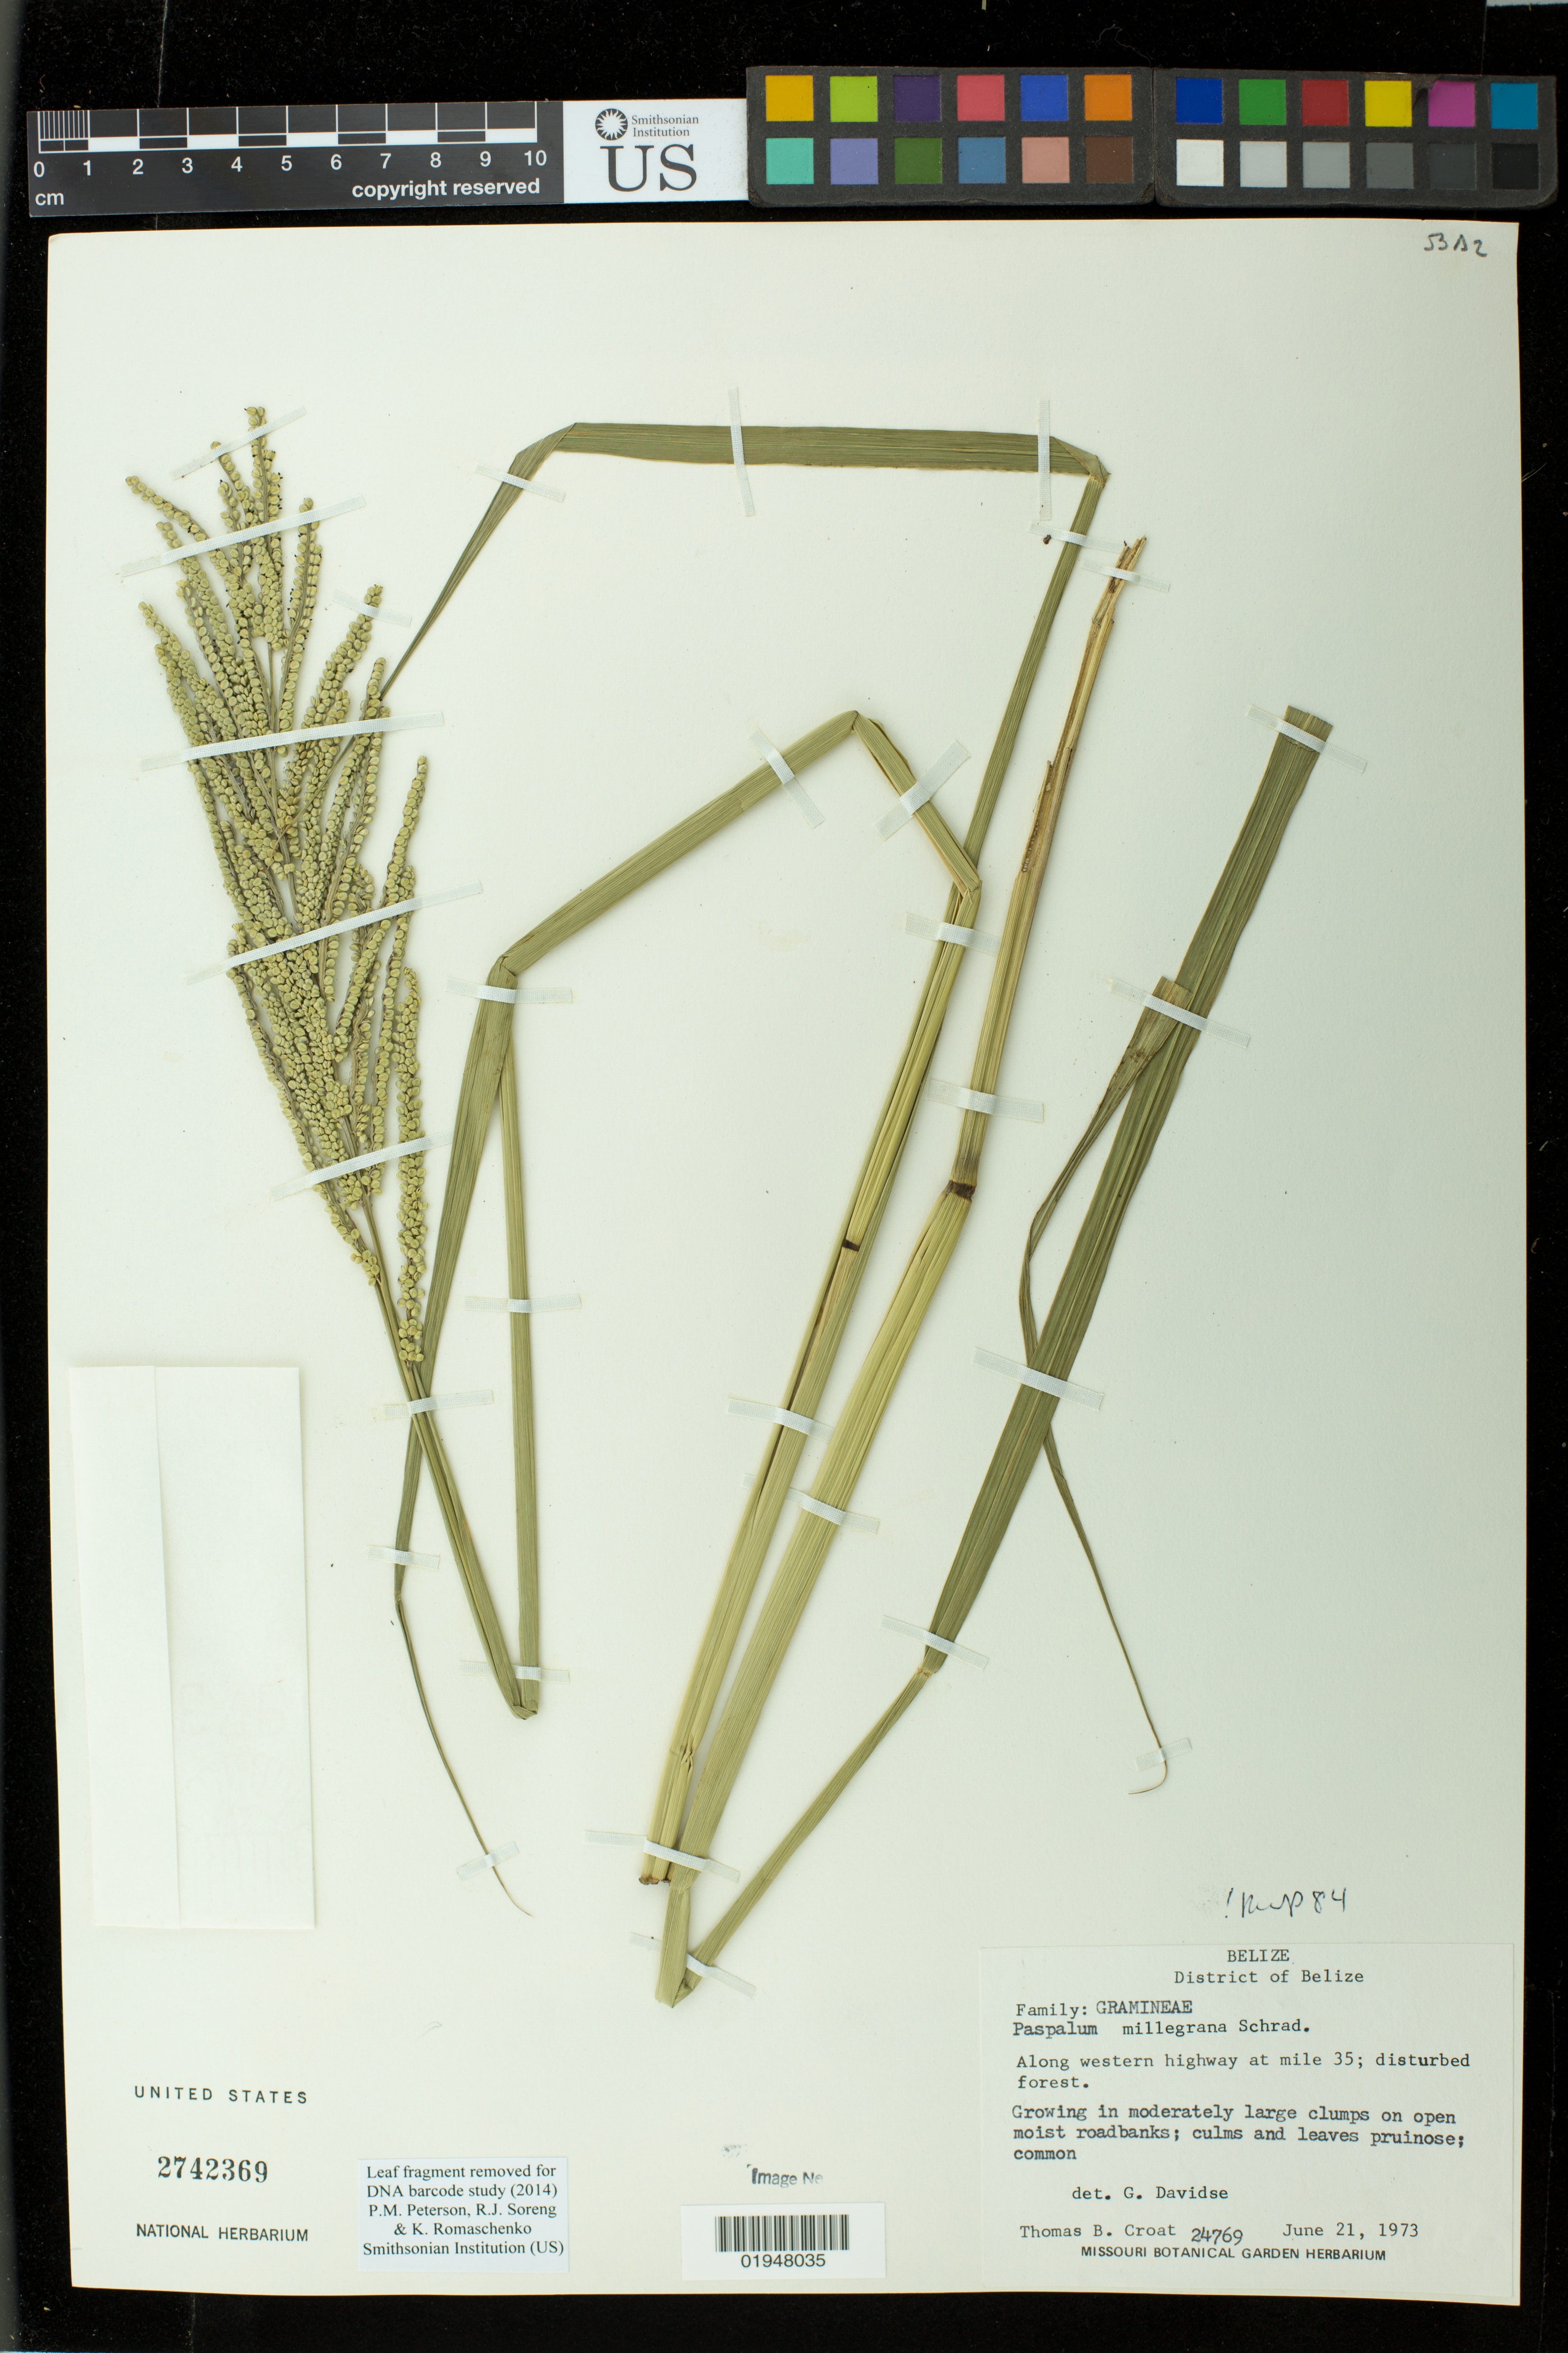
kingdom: Plantae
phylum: Tracheophyta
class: Liliopsida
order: Poales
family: Poaceae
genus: Paspalum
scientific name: Paspalum millegrana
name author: Schrad.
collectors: T. B. Croat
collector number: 24769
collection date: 1973-06-21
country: Belize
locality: Along western highway at mile 35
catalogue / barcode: US 2742369